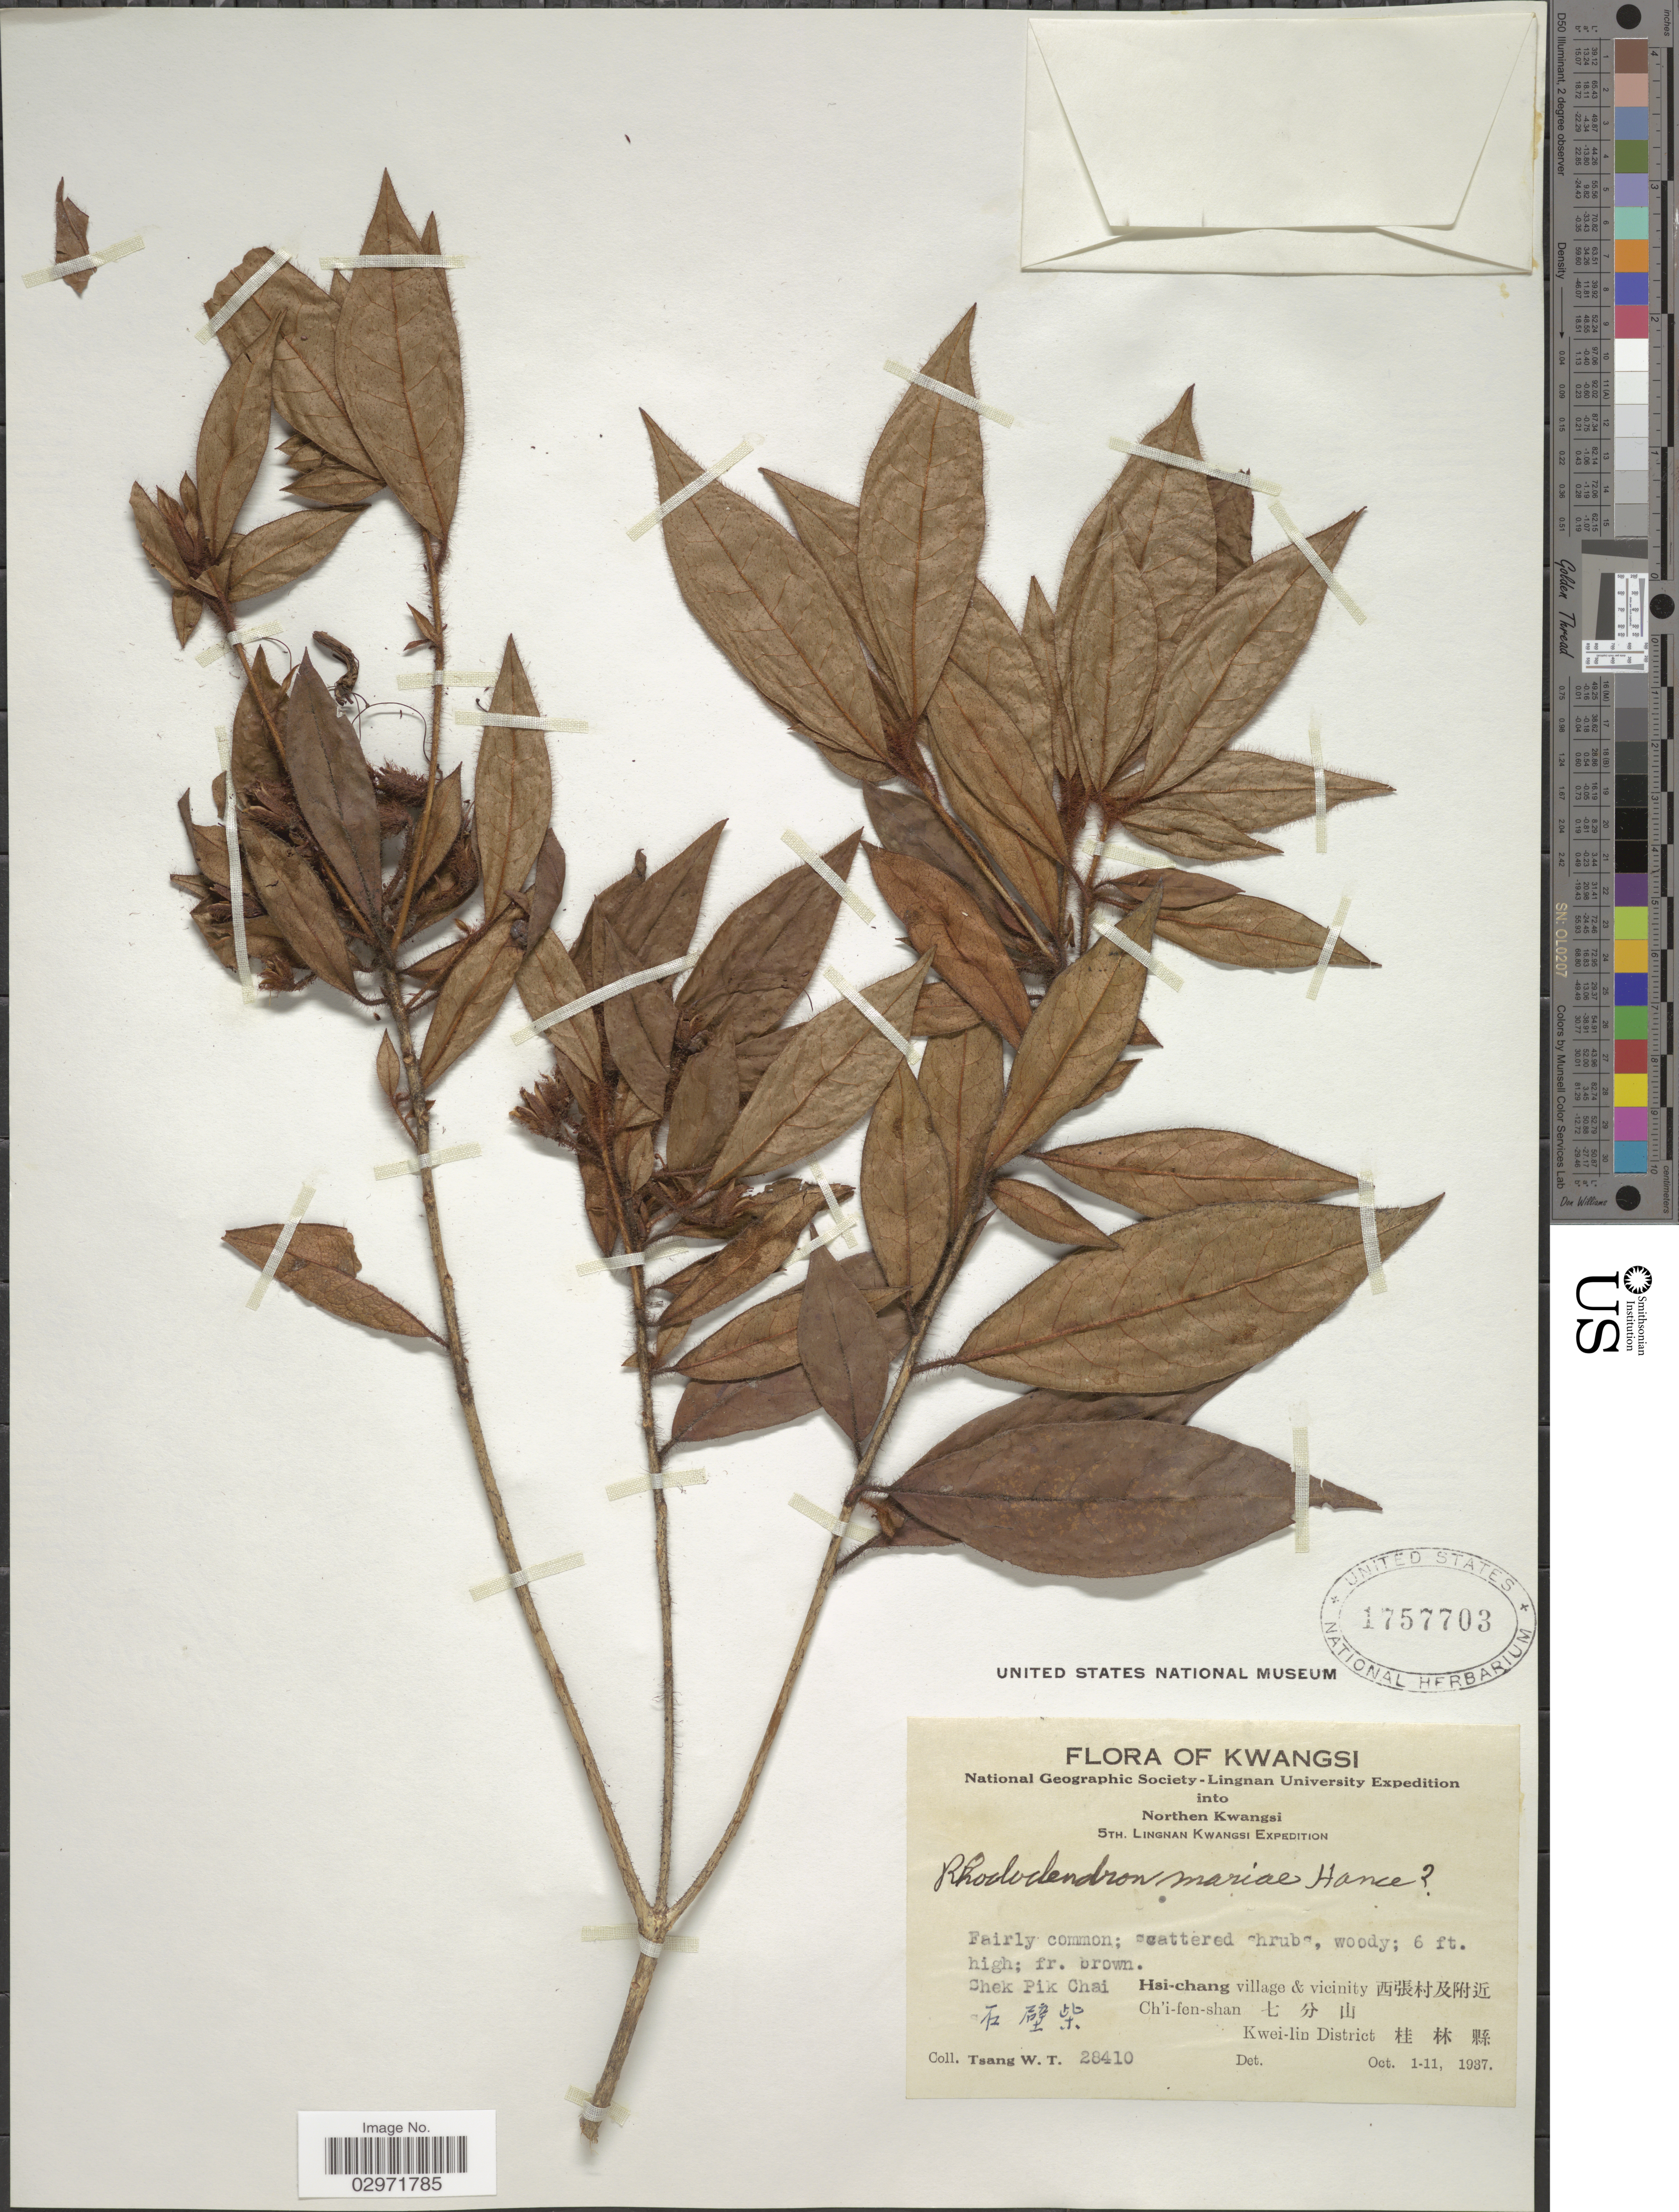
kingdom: Plantae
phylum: Tracheophyta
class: Magnoliopsida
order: Ericales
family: Ericaceae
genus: Rhododendron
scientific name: Rhododendron mariae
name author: Hance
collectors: W. T. Tsang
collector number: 28410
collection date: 1937-10-01/1937-10-11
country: China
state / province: Guangxi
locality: Kwangsi.Northern Kwangsi. Lingnan Kwangsi. Shek Pik Chai. Hsi-chang village & vicinity Ch'i-fen-shan . Kwei-lin District .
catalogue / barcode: US 1757703